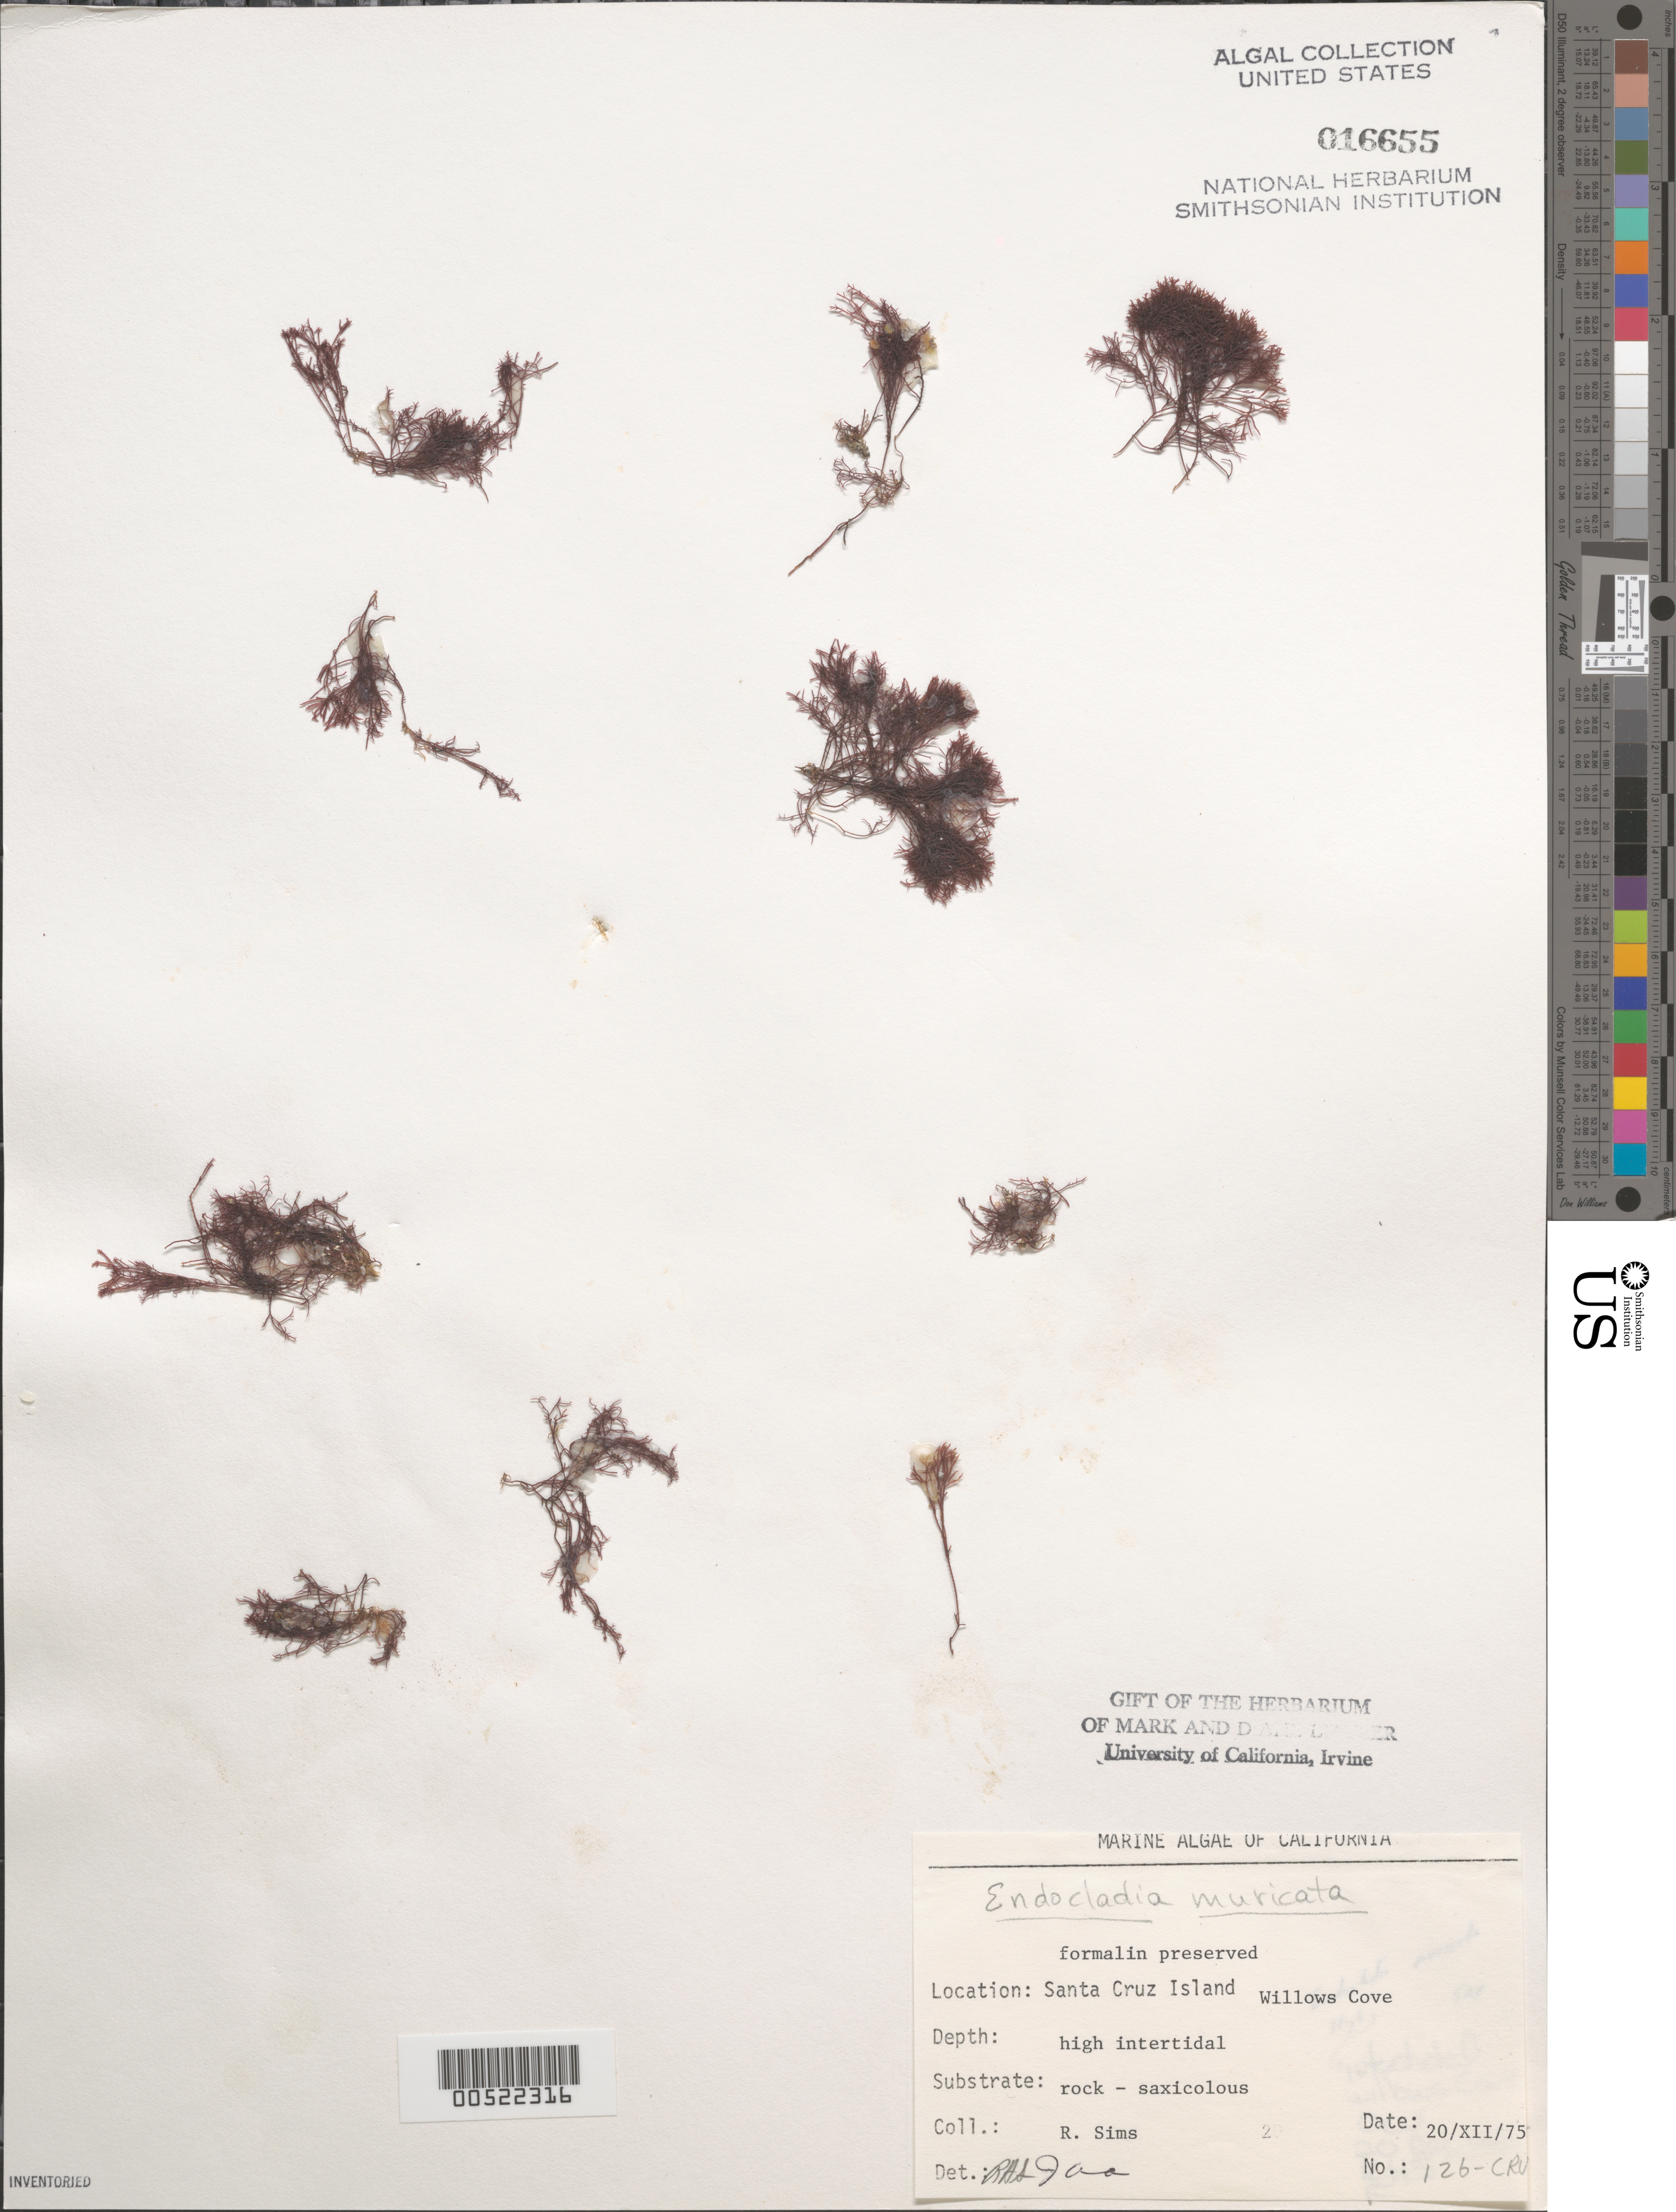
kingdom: Plantae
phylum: Rhodophyta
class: Florideophyceae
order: Gigartinales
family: Endocladiaceae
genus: Endocladia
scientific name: Endocladia muricata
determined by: Sims, Robert H.; Abbott, Isabella A.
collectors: R. H. Sims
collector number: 126-cru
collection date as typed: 20 Dec 1975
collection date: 1975-12-20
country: United States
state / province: California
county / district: Santa Barbara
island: Santa Cruz Island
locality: Willows Cove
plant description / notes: BLM-SOCALBIGHT Rocky Intertidal Survey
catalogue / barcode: US 16655